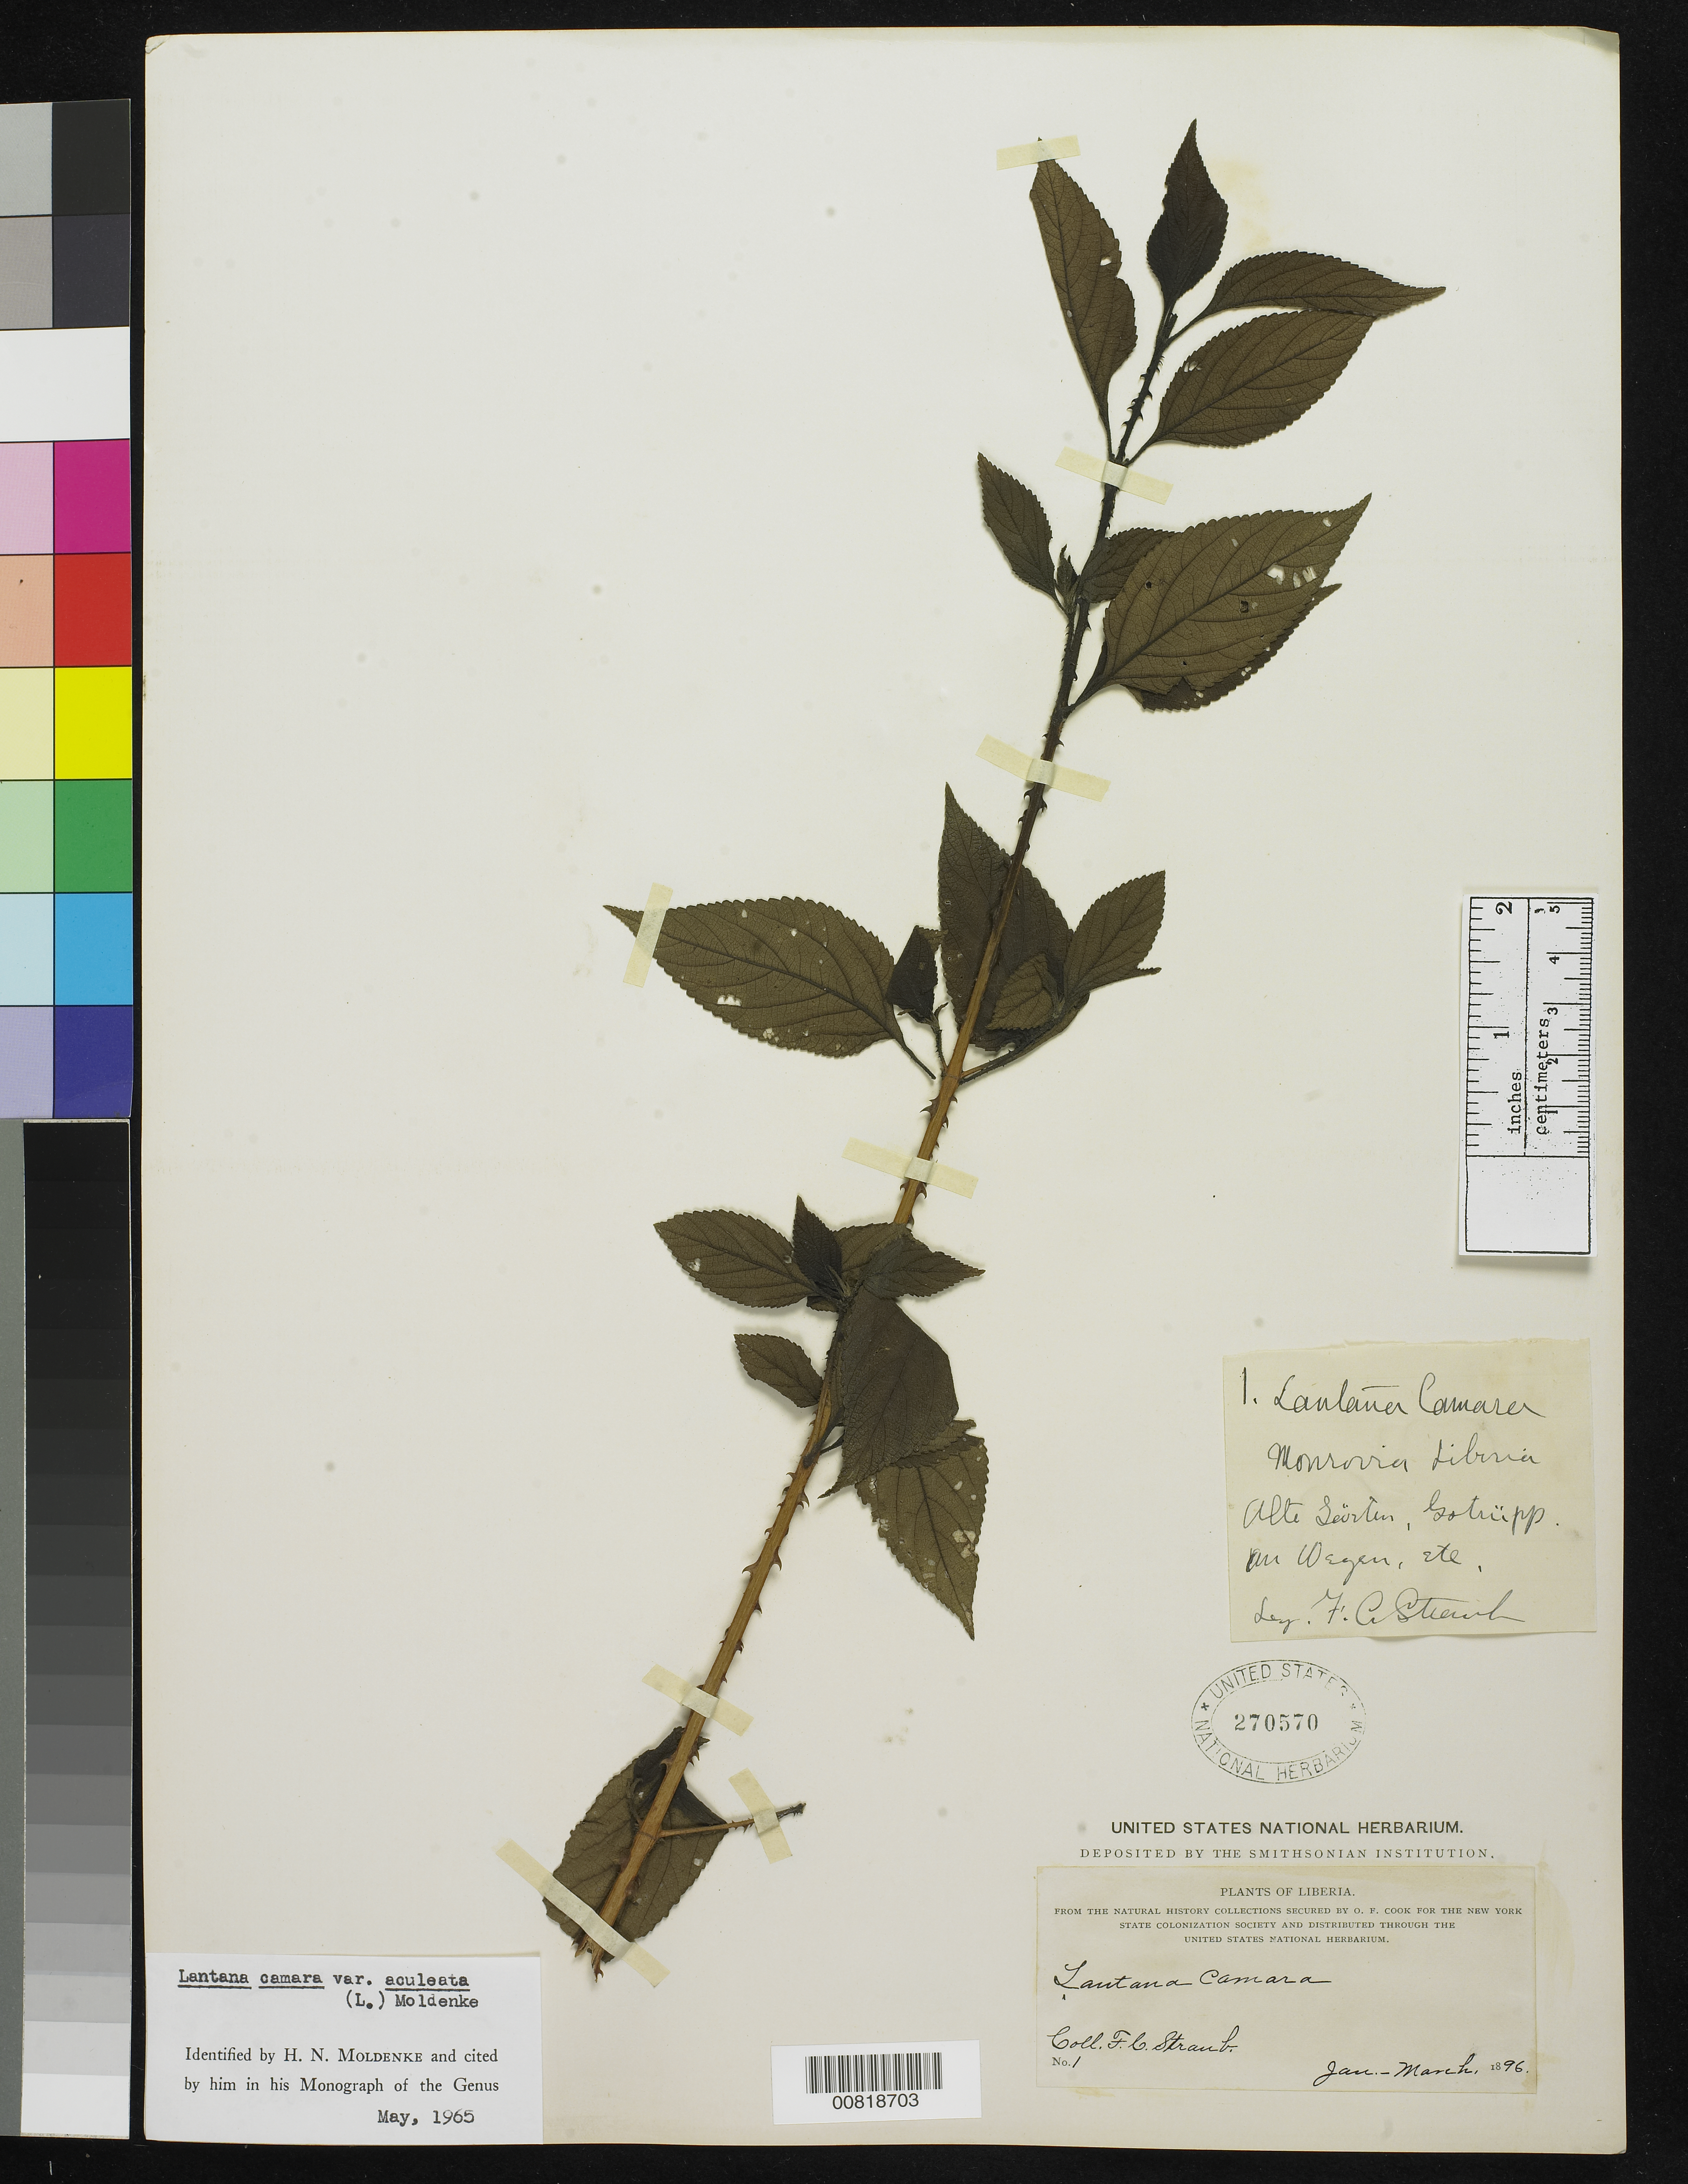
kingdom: Plantae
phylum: Tracheophyta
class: Magnoliopsida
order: Lamiales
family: Verbenaceae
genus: Lantana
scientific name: Lantana camara var. aculeata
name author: (L.) Moldenke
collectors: F. Straub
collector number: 1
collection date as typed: Jan 1896 to -- Mar 1896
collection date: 1896-01/1896-03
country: Liberia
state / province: Montserrado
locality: Monrovia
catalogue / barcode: US 270570